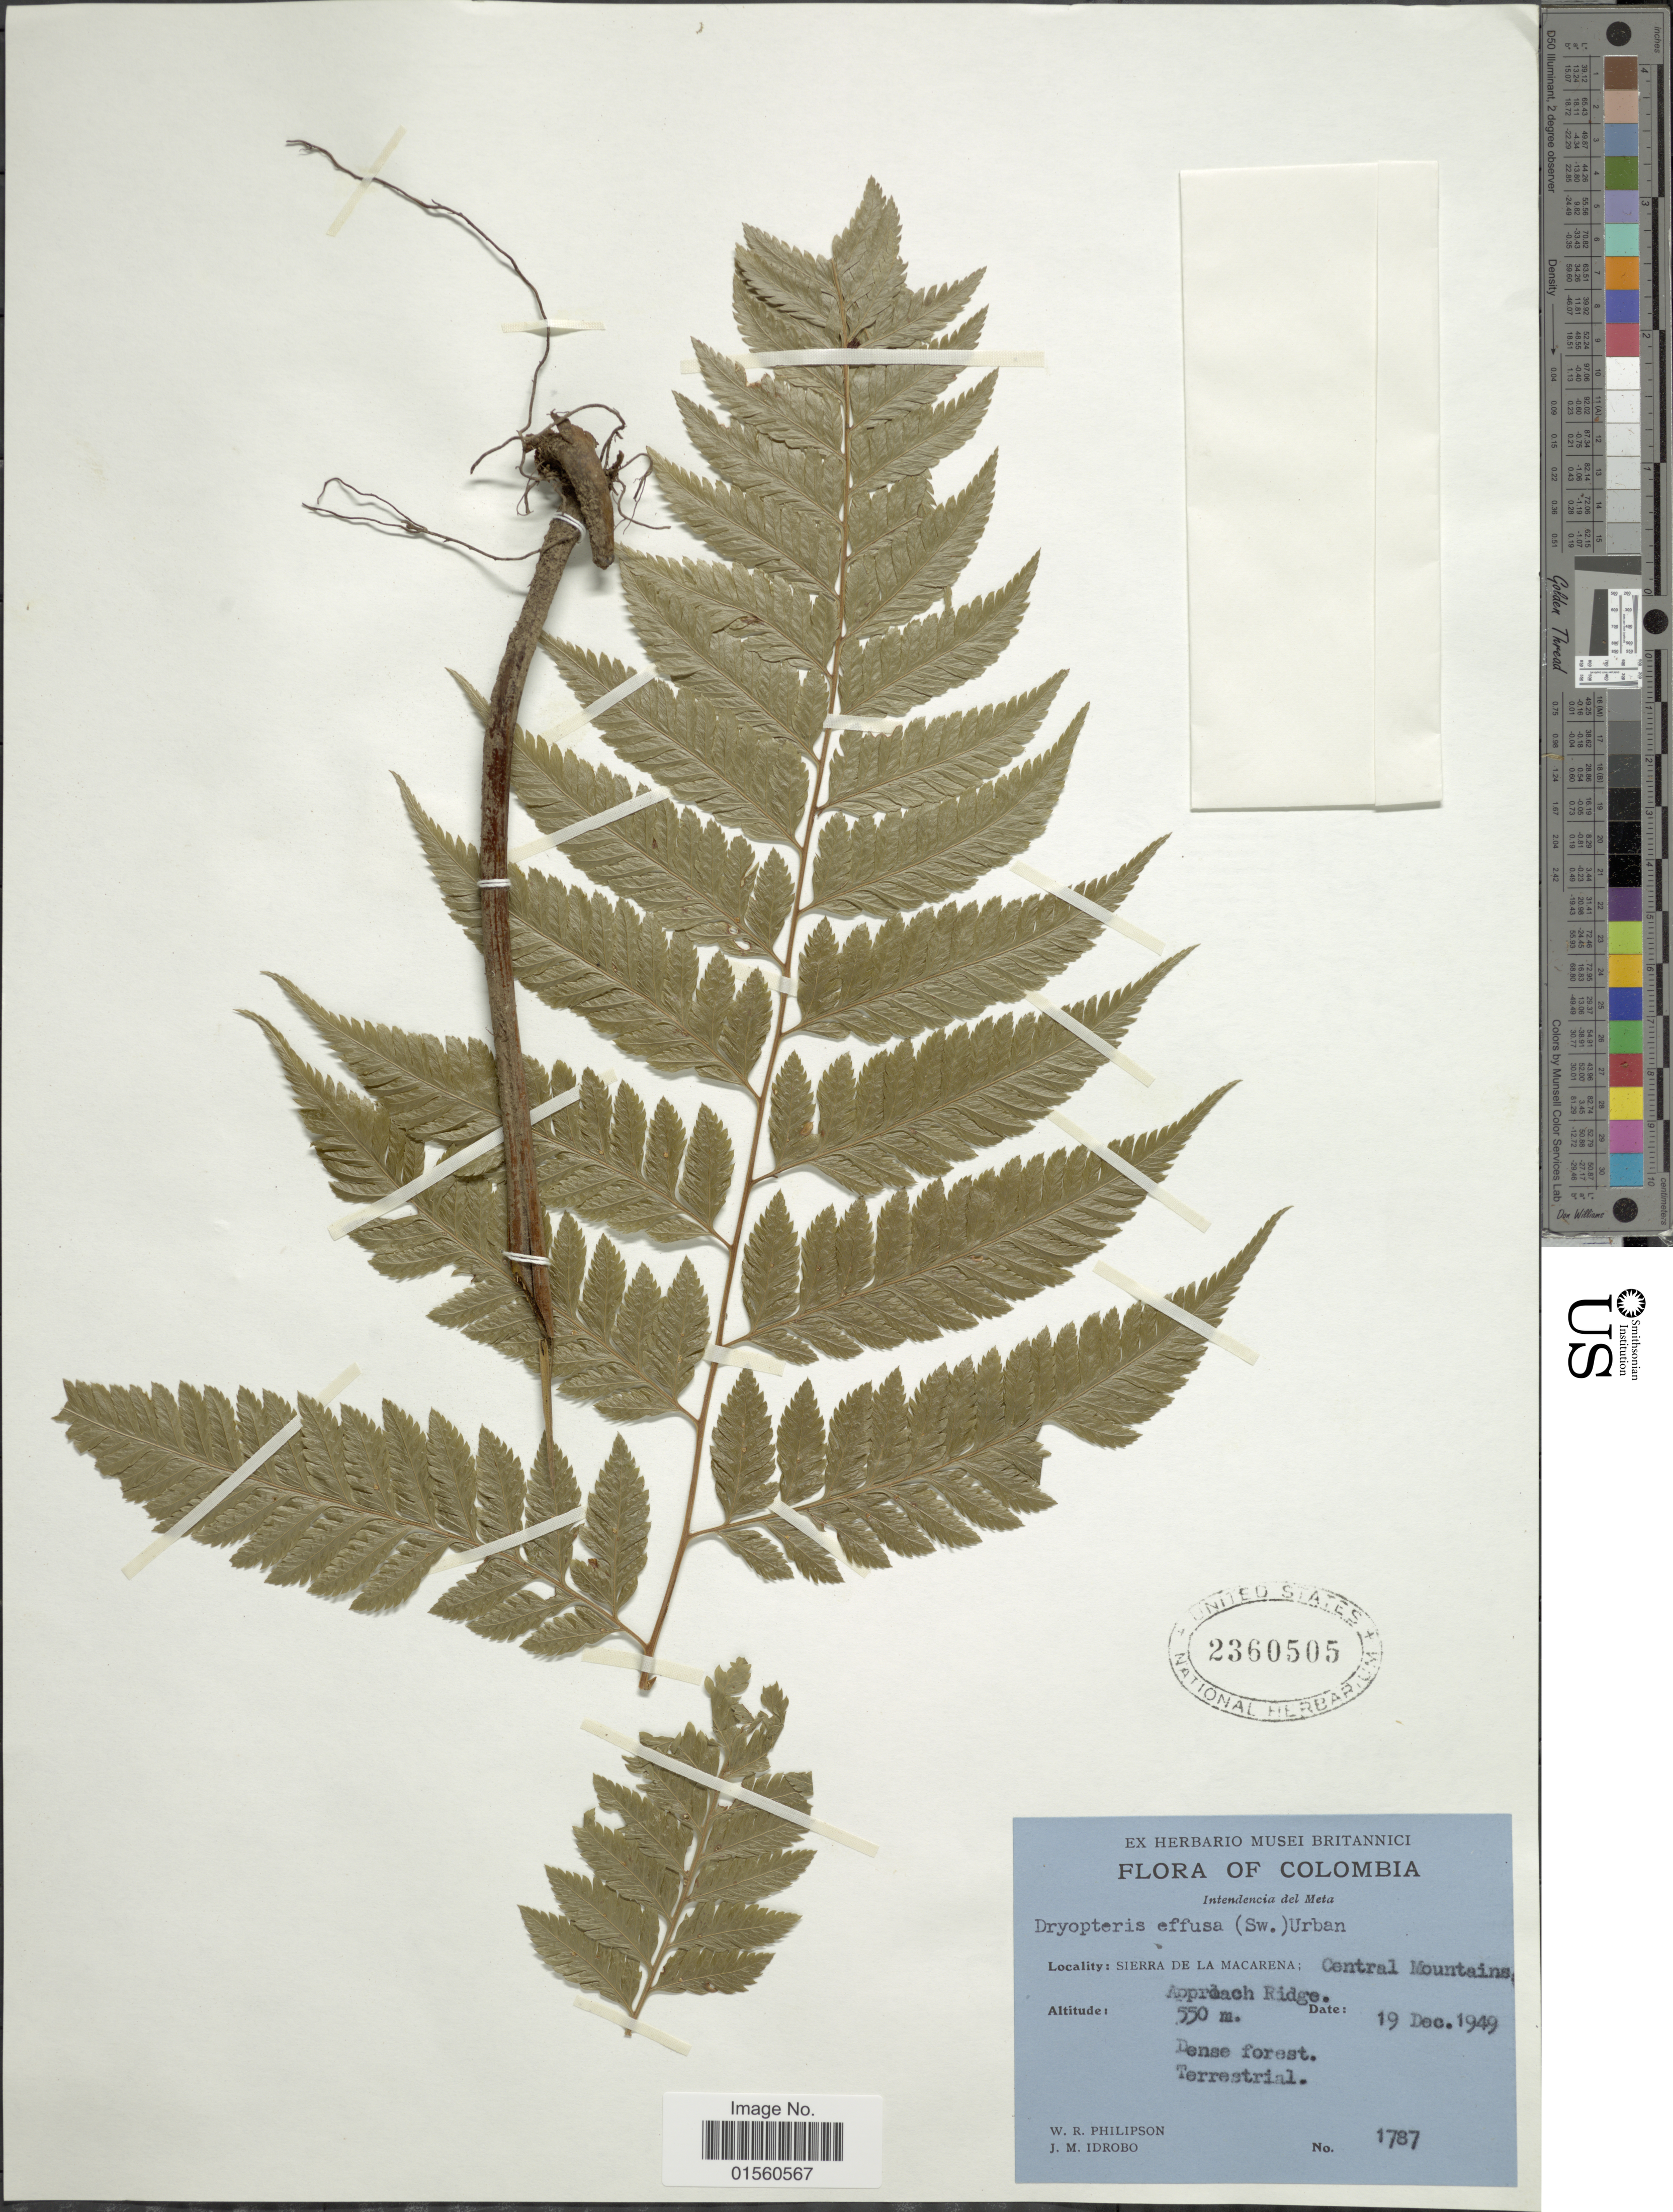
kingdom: Plantae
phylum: Tracheophyta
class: Polypodiopsida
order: Polypodiales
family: Dryopteridaceae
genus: Parapolystichum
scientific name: Parapolystichum effusum var. effusum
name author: (Sw.) Ching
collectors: W. R. Philipson & J. M. Idrobo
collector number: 1787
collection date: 1949-12-19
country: Colombia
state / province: Meta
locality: Intendencia del Meta, Sierra de la Macarena; Central Mountains, Appreach Ridge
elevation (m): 550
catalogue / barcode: US 2360505